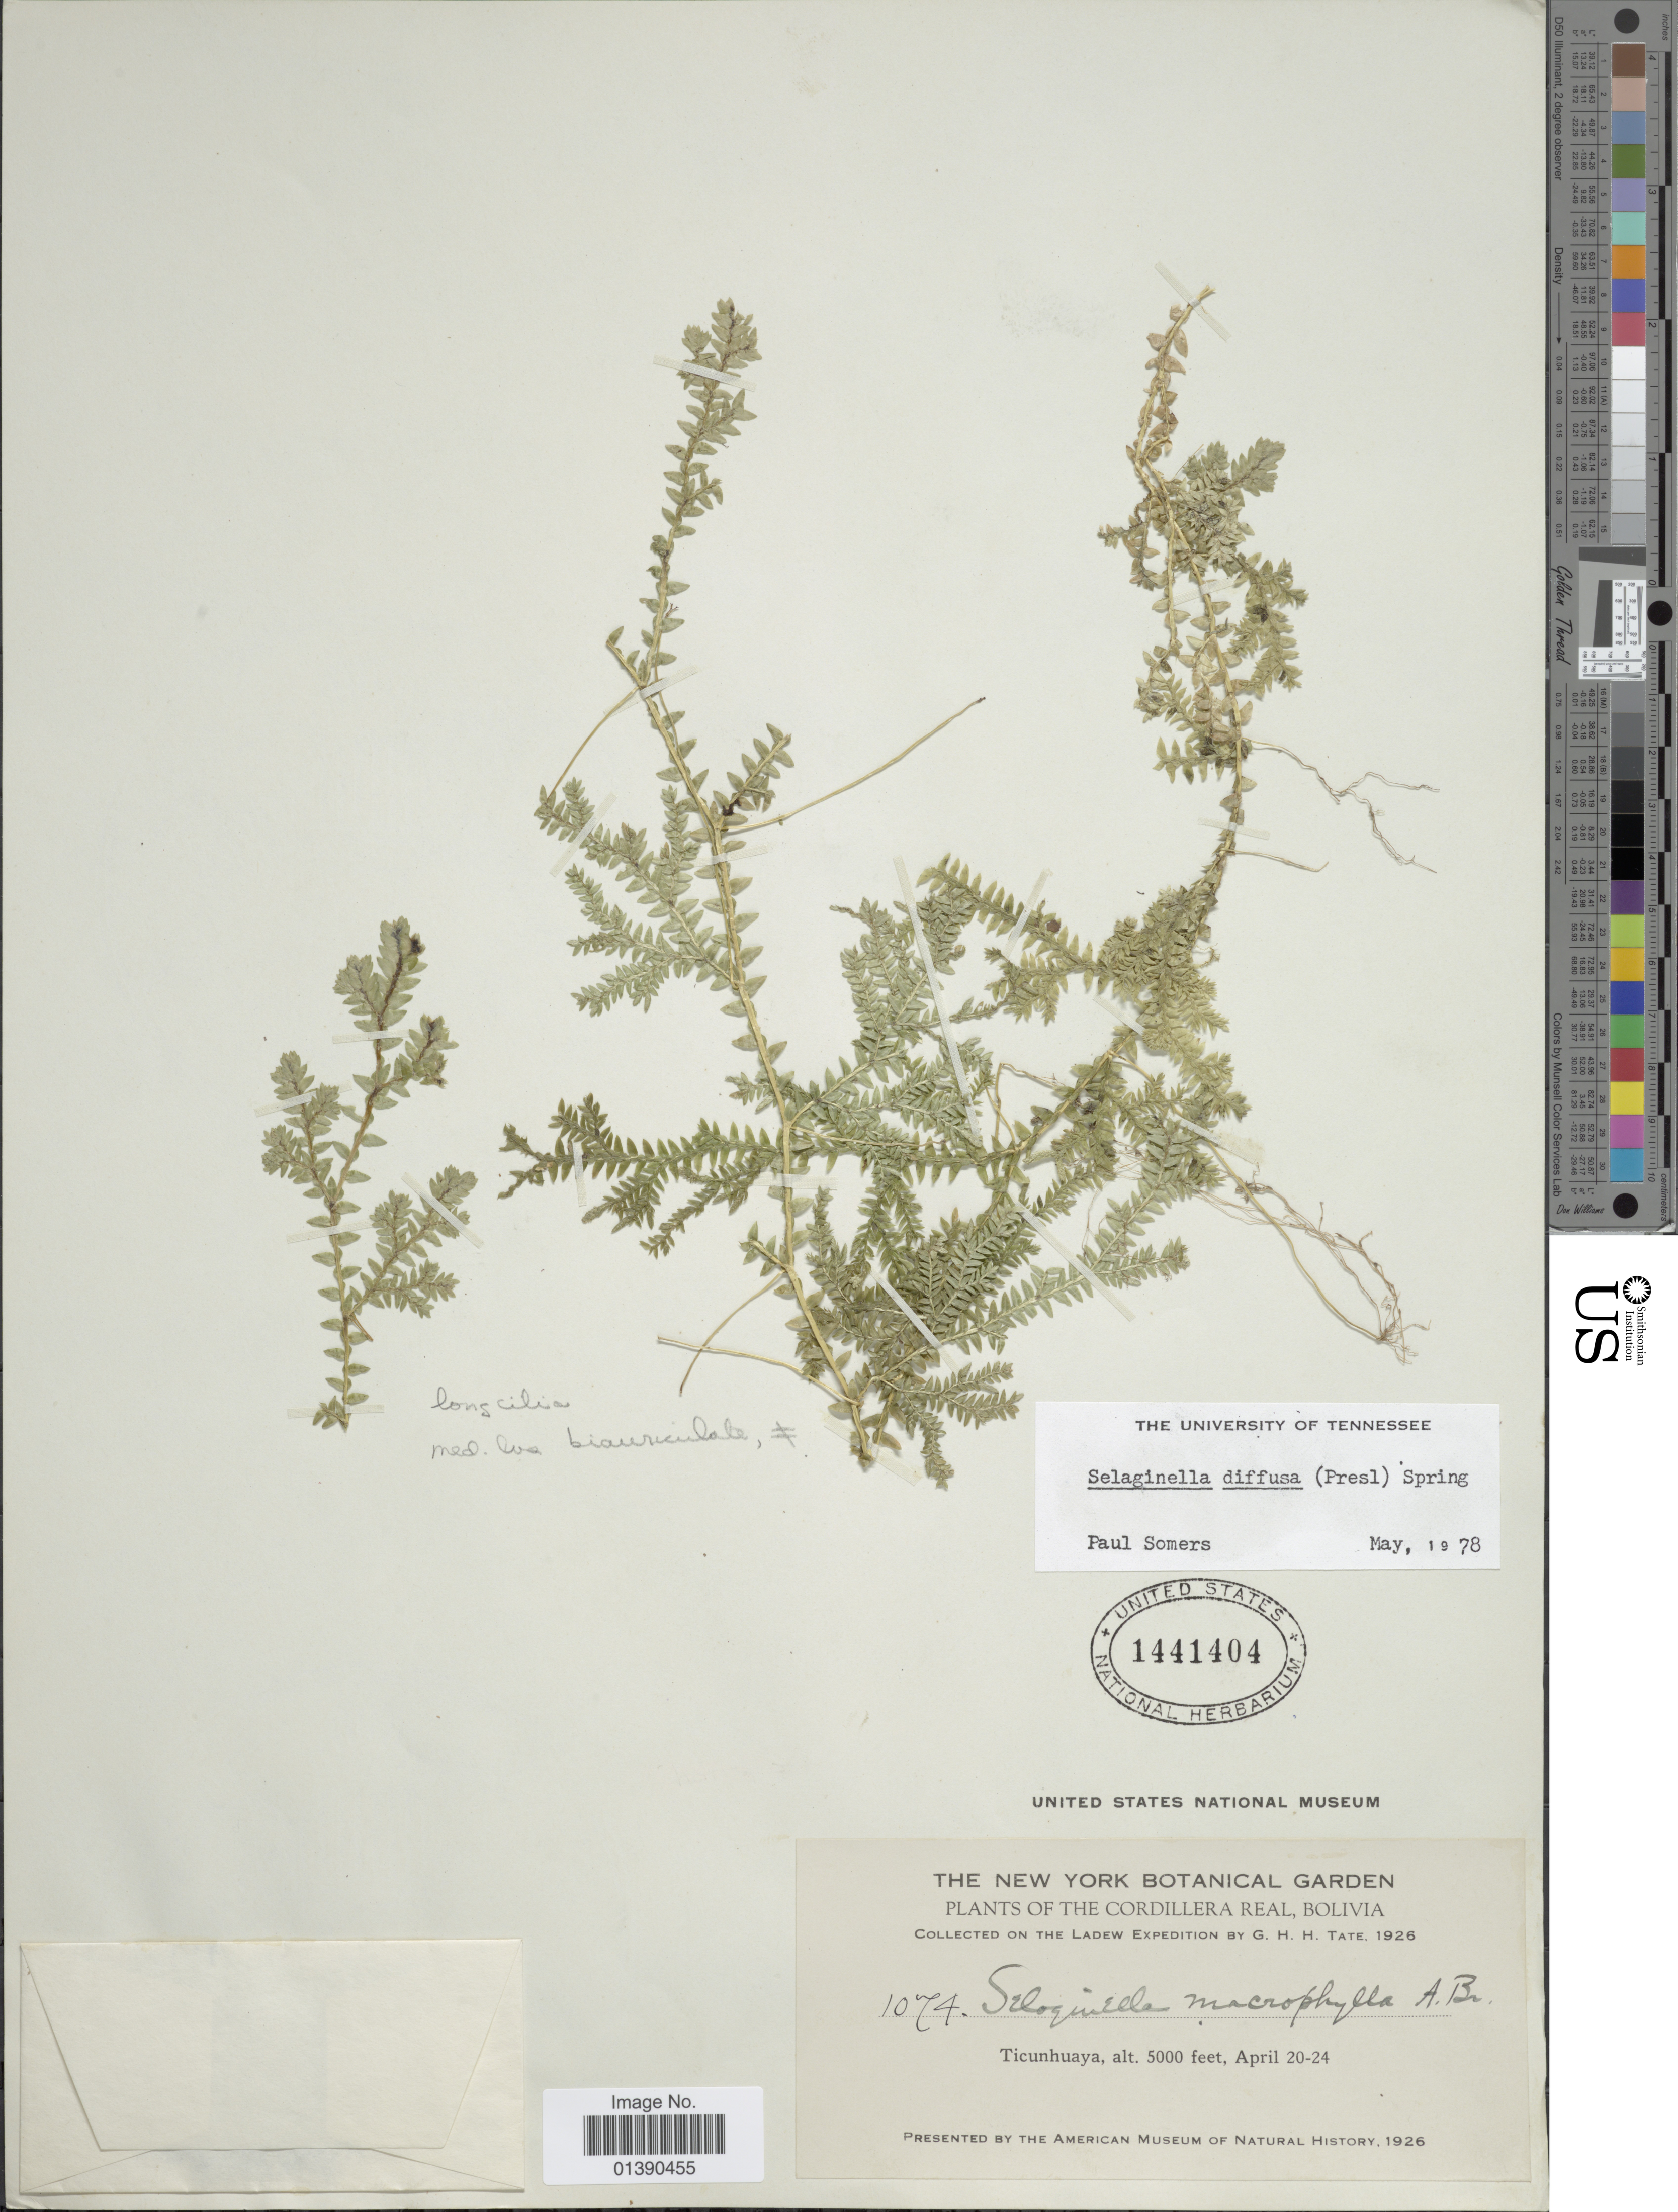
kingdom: Plantae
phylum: Tracheophyta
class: Lycopodiopsida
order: Selaginellales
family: Selaginellaceae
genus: Selaginella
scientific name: Selaginella diffusa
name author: (C. Presl) Spring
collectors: G. Tate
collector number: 1074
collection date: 1926-04-20/1926-04-24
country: Bolivia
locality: Cordillera Real, Ticunhuaya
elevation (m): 1524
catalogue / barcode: US 1441404